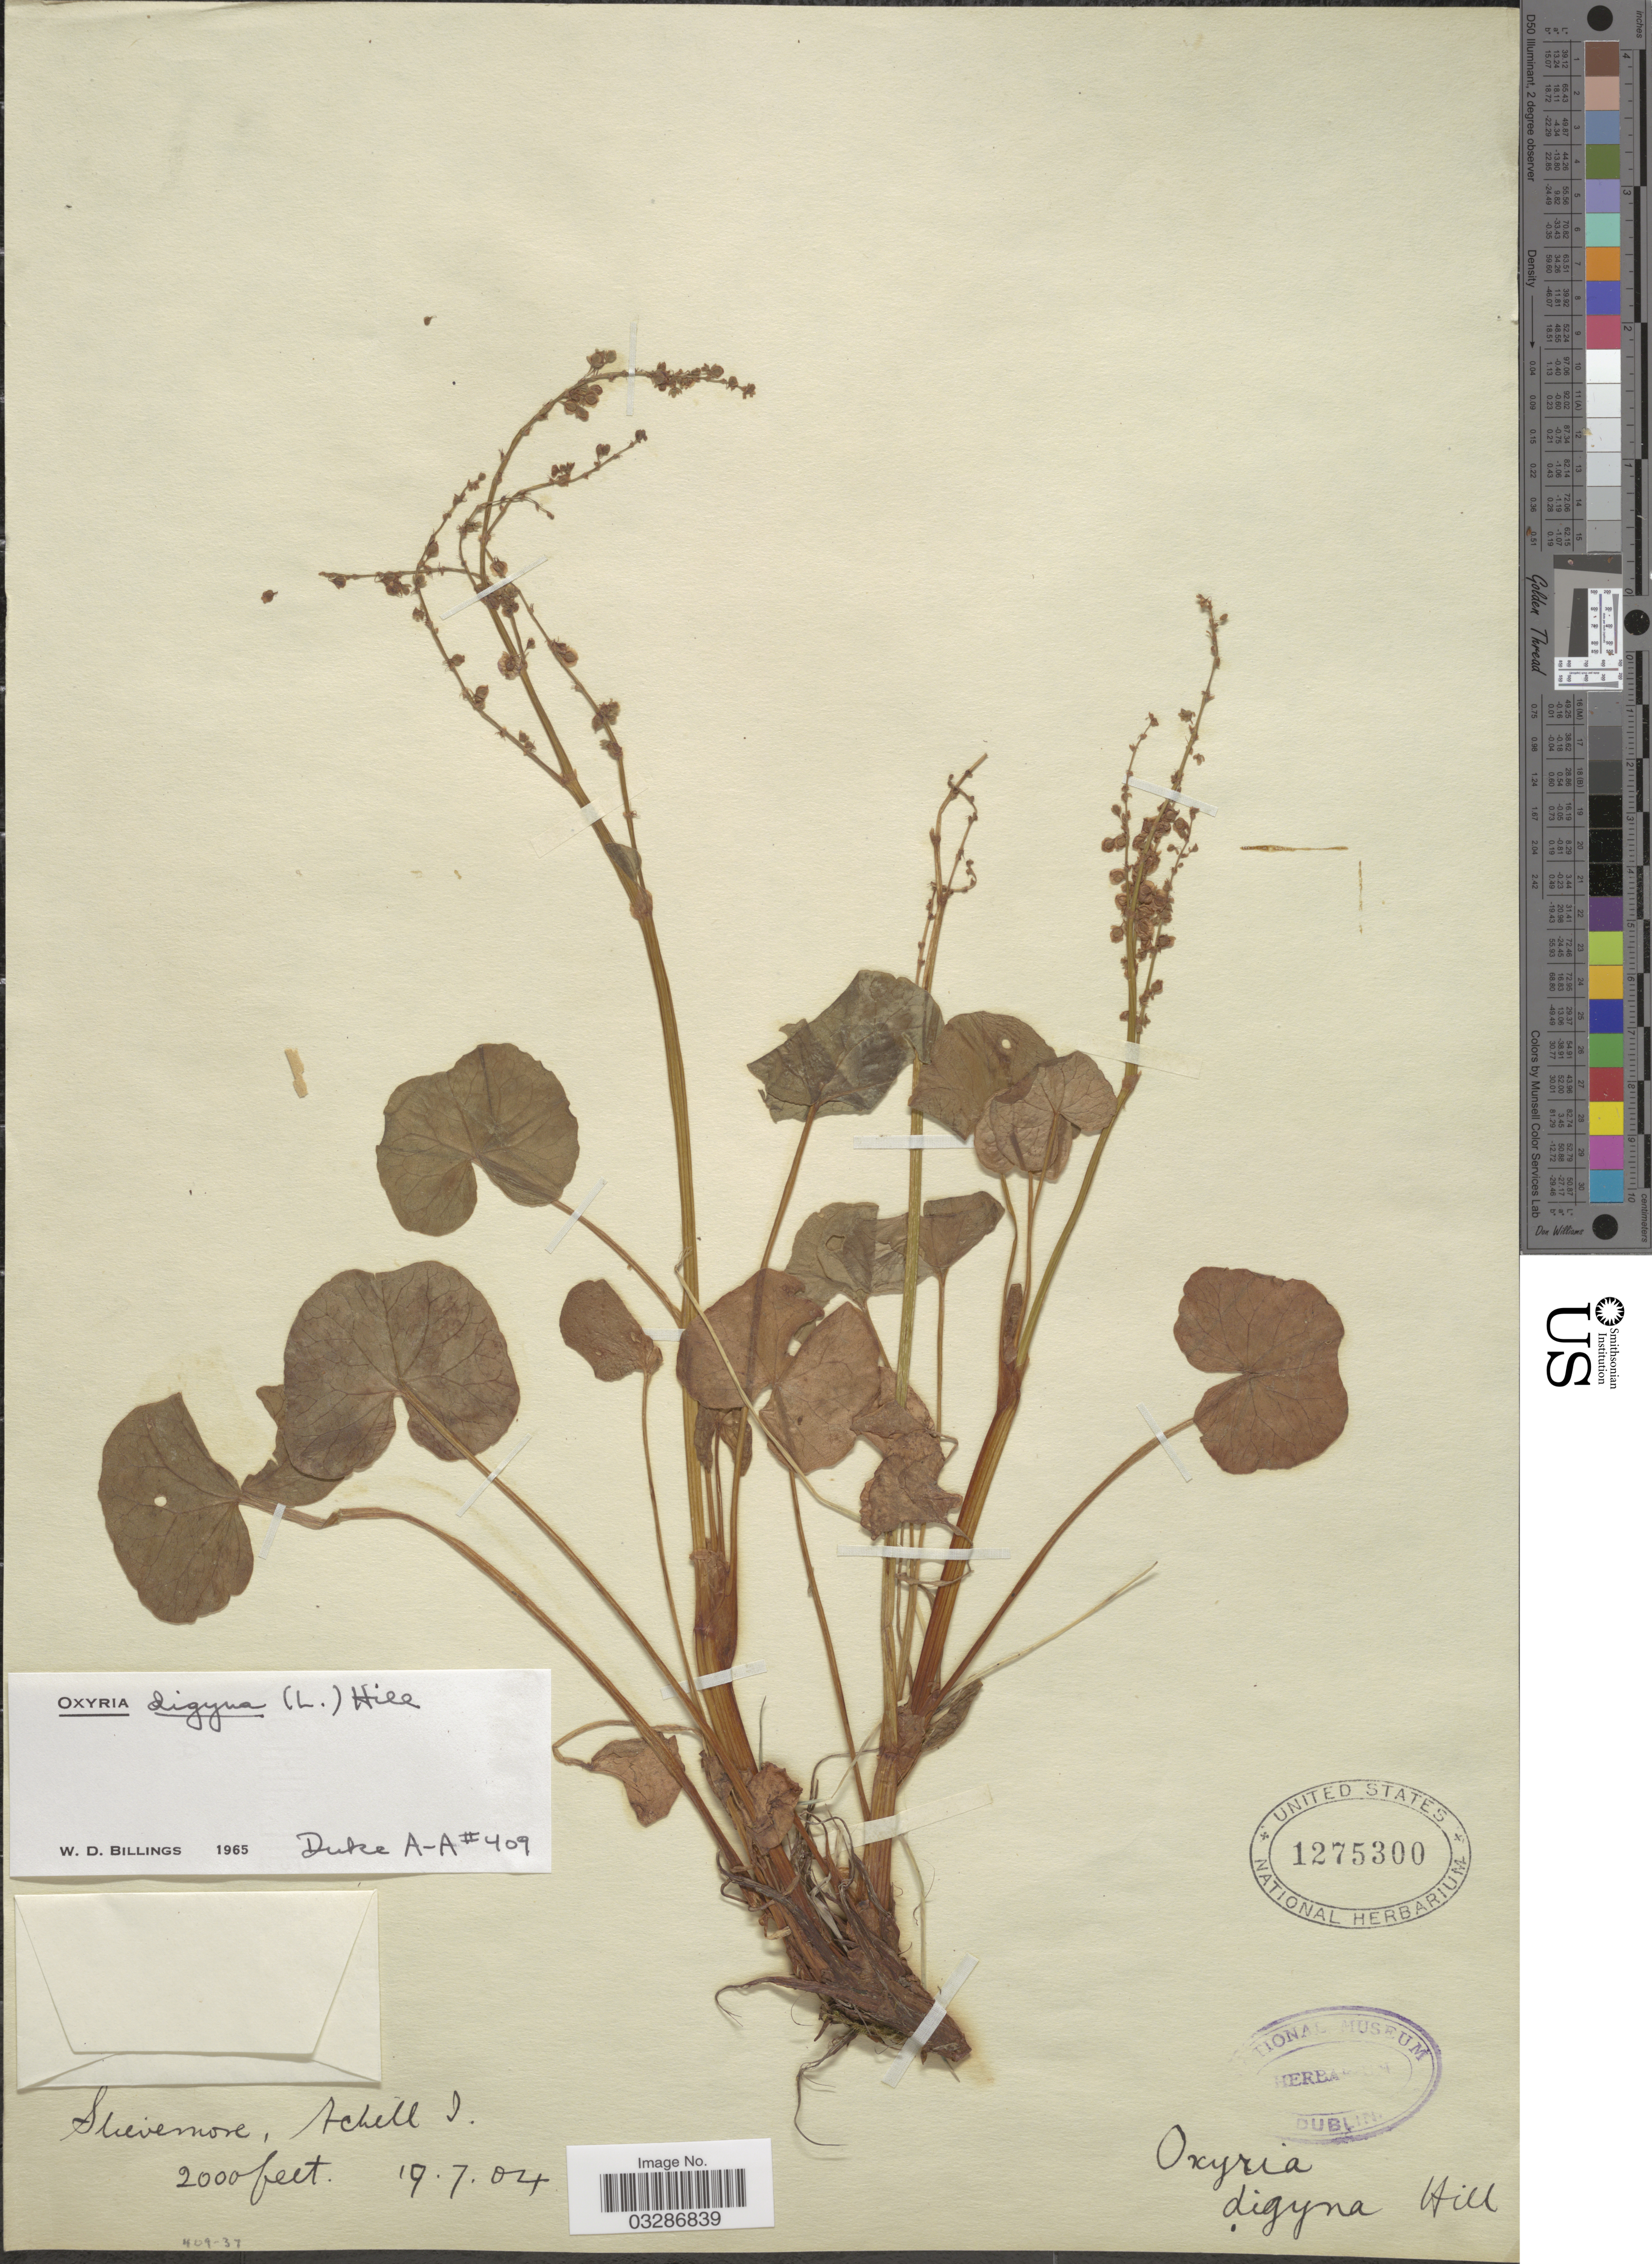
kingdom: Plantae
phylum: Tracheophyta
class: Magnoliopsida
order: Caryophyllales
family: Polygonaceae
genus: Oxyria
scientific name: Oxyria digyna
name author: (L.) Hill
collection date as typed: Transcribed d/m/y: 19/7/4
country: Ireland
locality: Slievemore, Achill I.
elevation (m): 610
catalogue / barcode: US 1275300